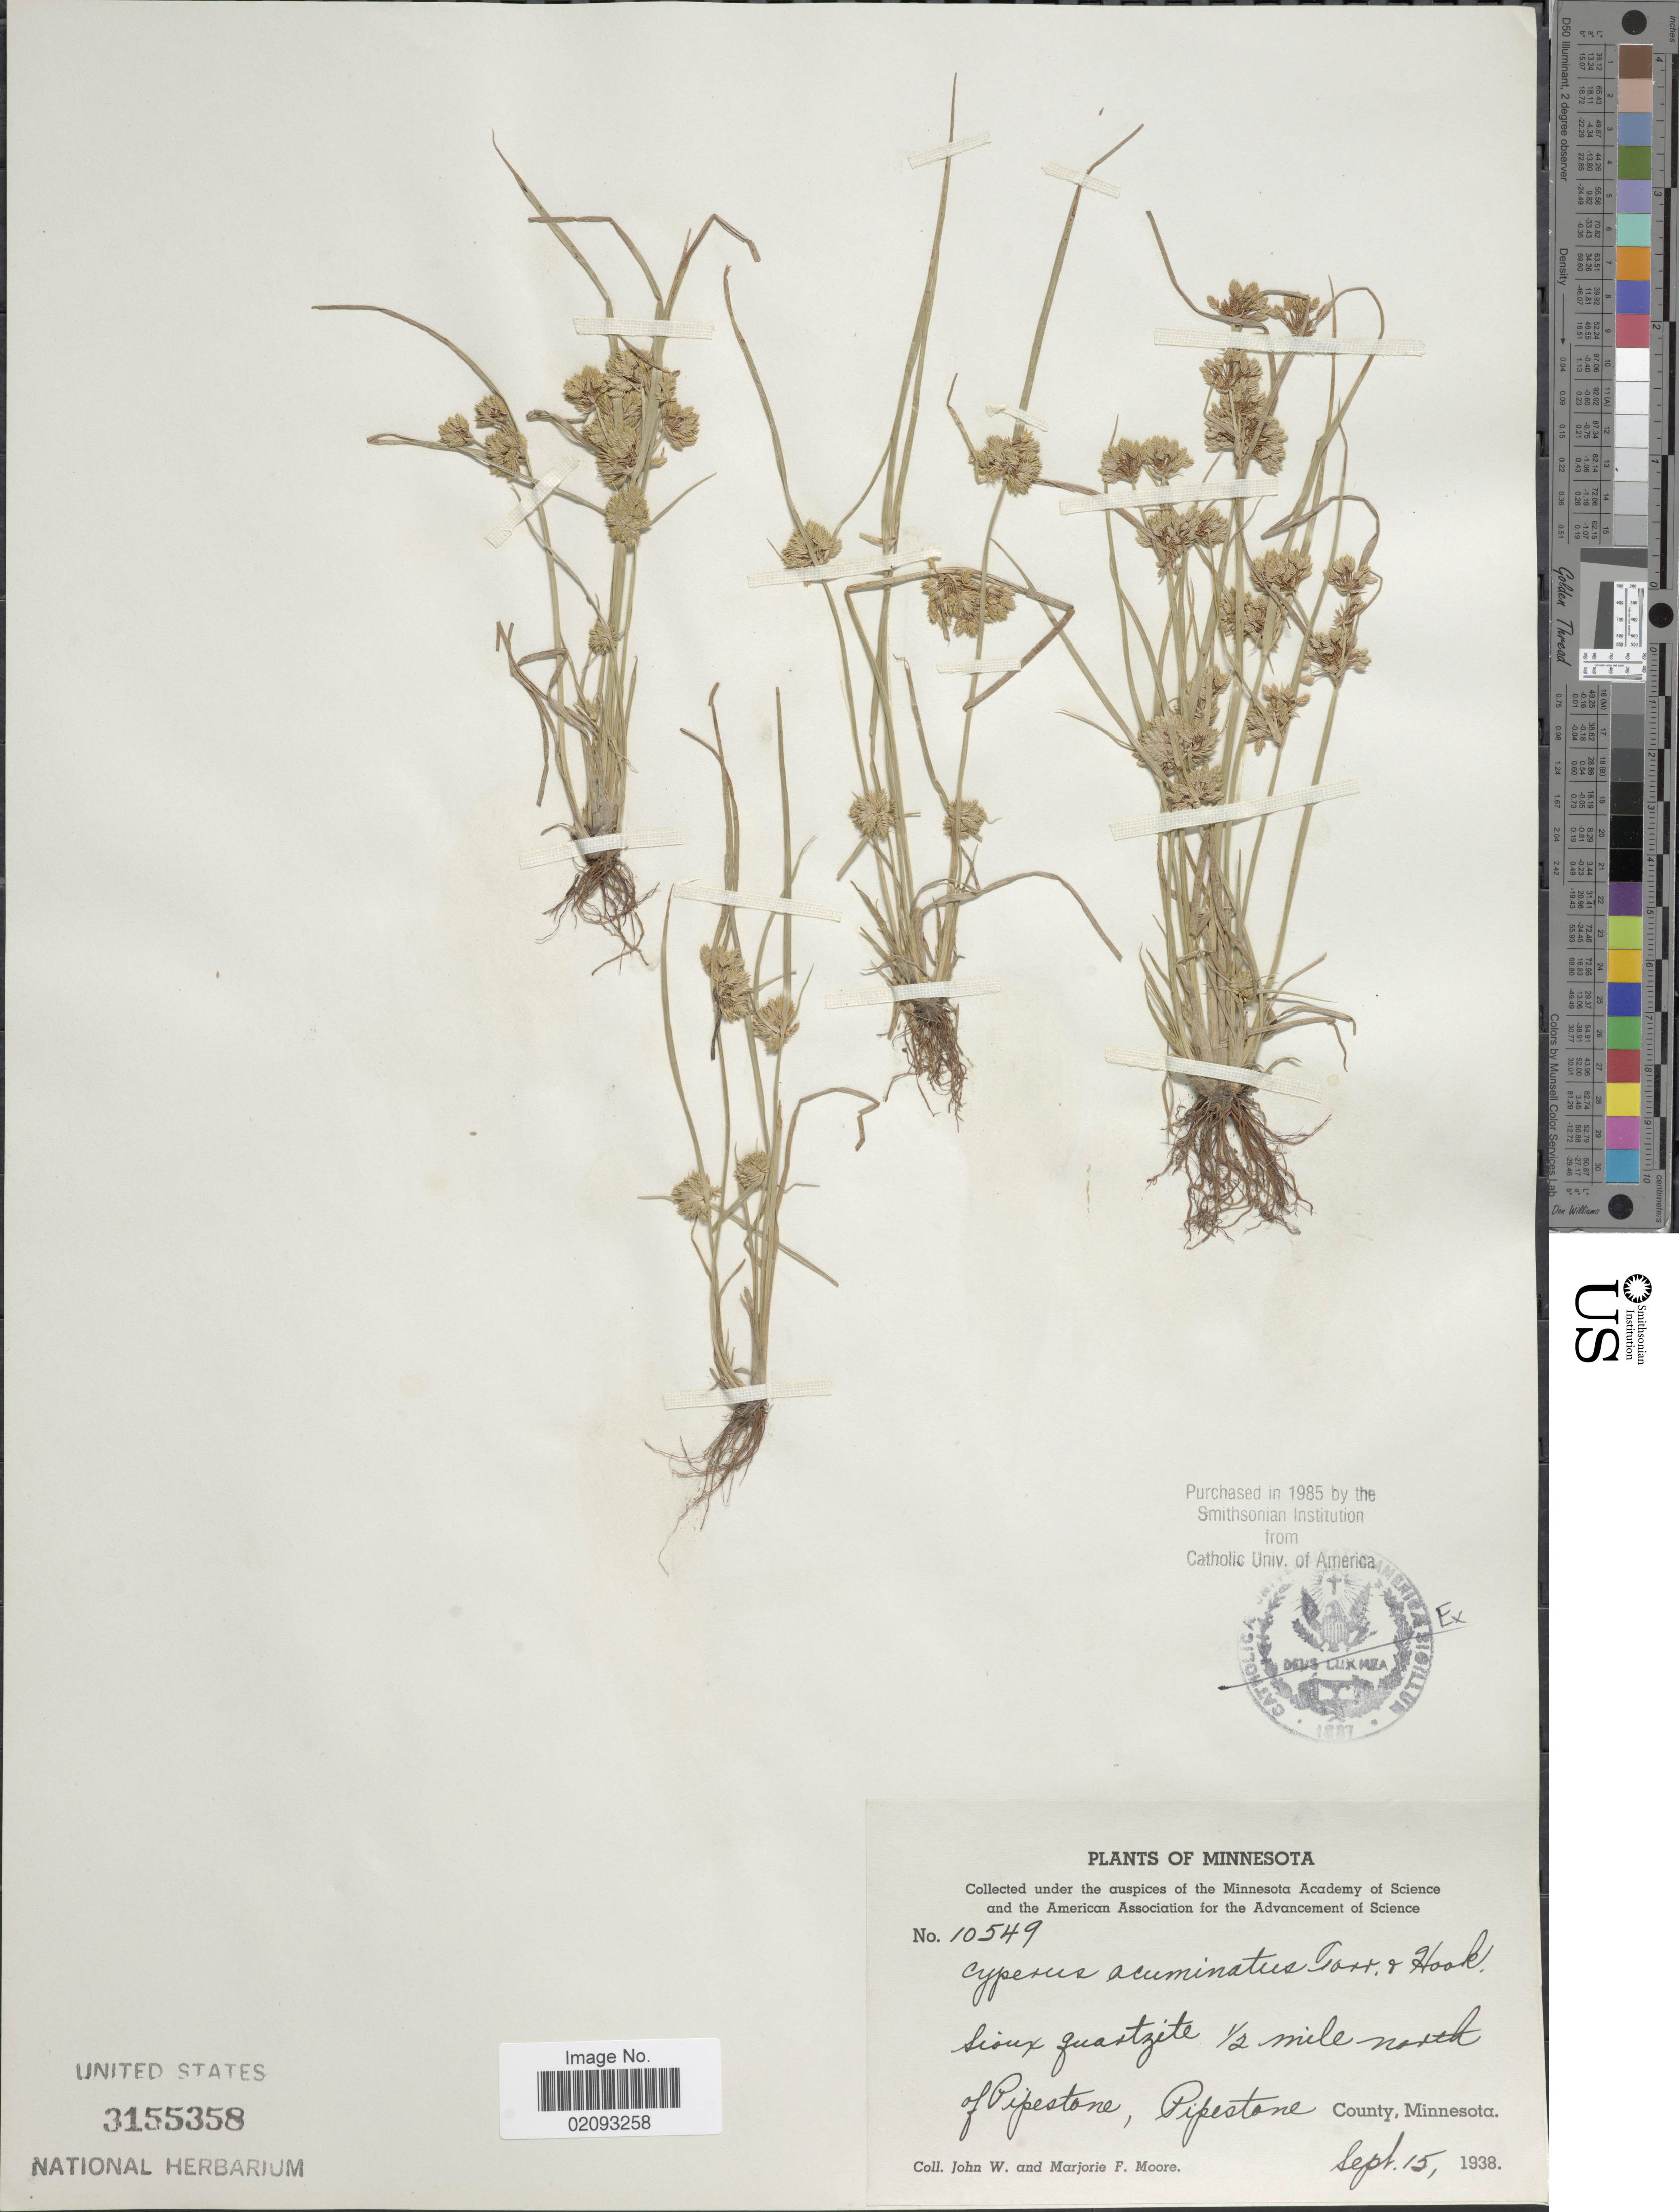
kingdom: Plantae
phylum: Tracheophyta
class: Liliopsida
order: Poales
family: Cyperaceae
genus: Cyperus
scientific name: Cyperus acuminatus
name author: Torr. & Hook.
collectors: J. Moore & M. F. Moore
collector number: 10549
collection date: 1938-09-15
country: United States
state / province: Minnesota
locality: ½ mile north of Pipestone, Pipestone County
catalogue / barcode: US 3155358